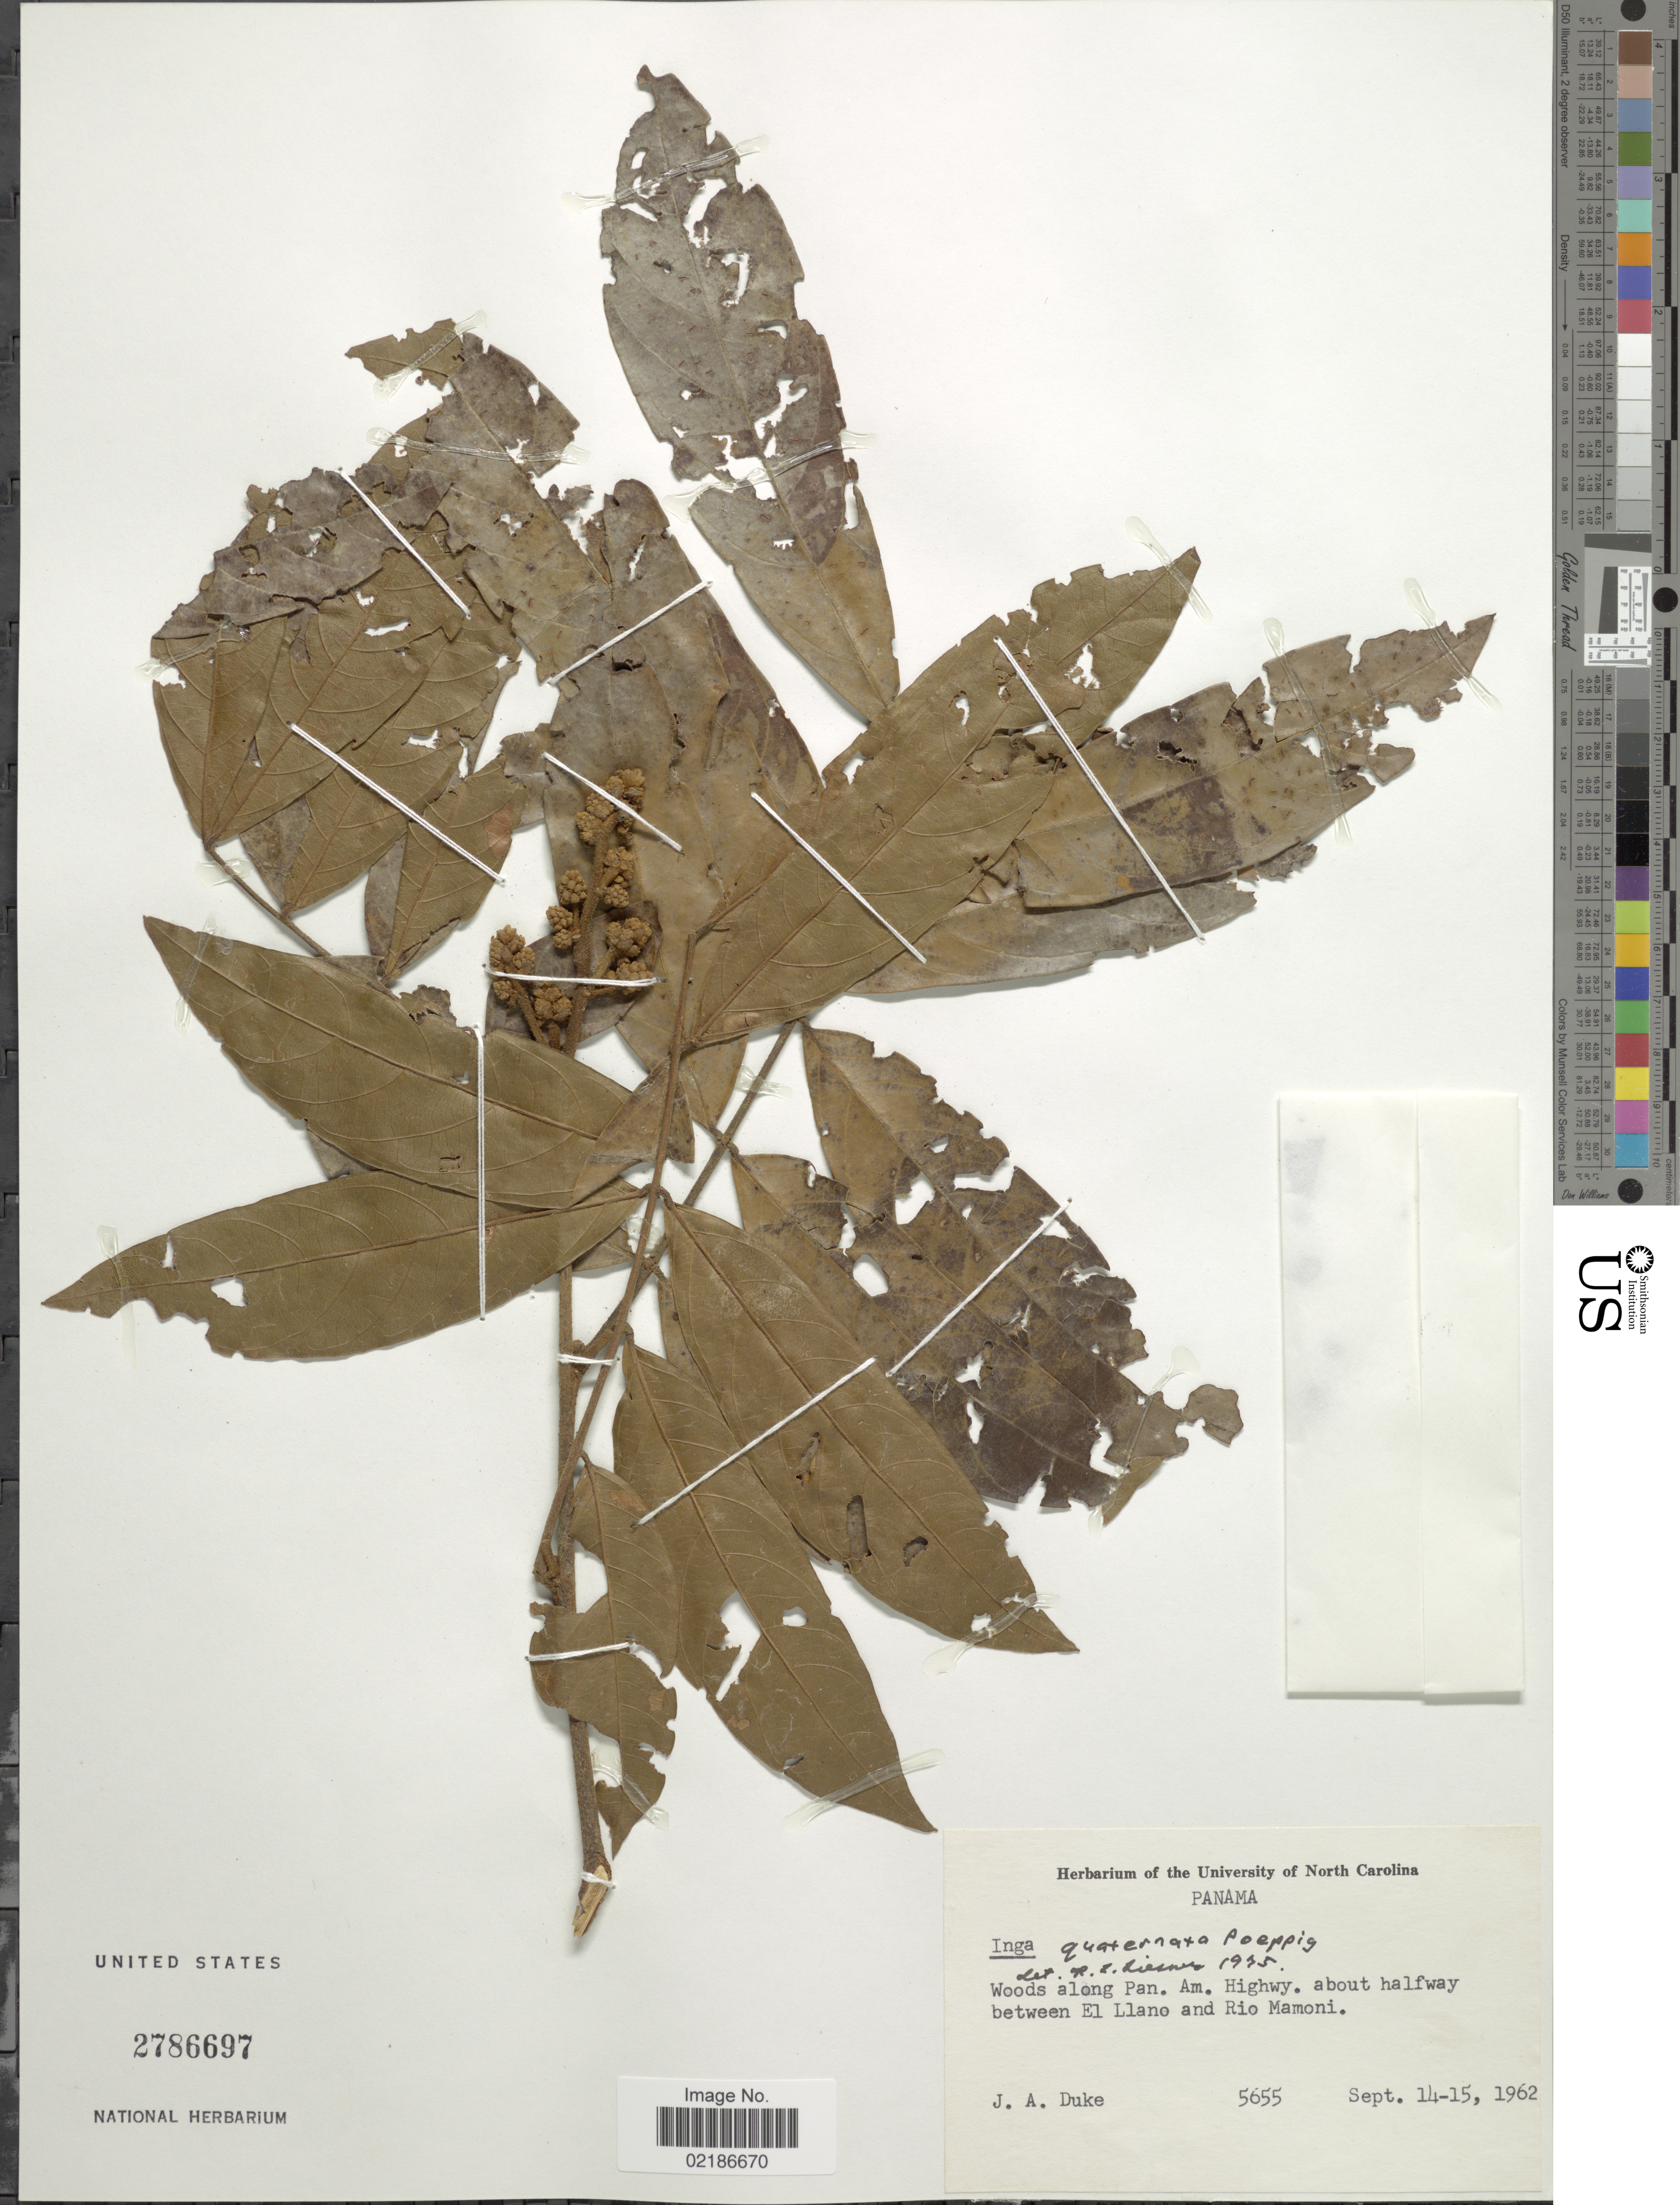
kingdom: Plantae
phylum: Tracheophyta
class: Magnoliopsida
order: Fabales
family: Fabaceae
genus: Inga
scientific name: Inga quaternata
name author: Poepp. & Endl.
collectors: J. A. Duke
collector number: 5655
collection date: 1962-09-14/1962-09-15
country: Panama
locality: Woods along Pan, Am. Highway, about halfway between El Llano and Rio Mamoni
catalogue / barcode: US 2786697